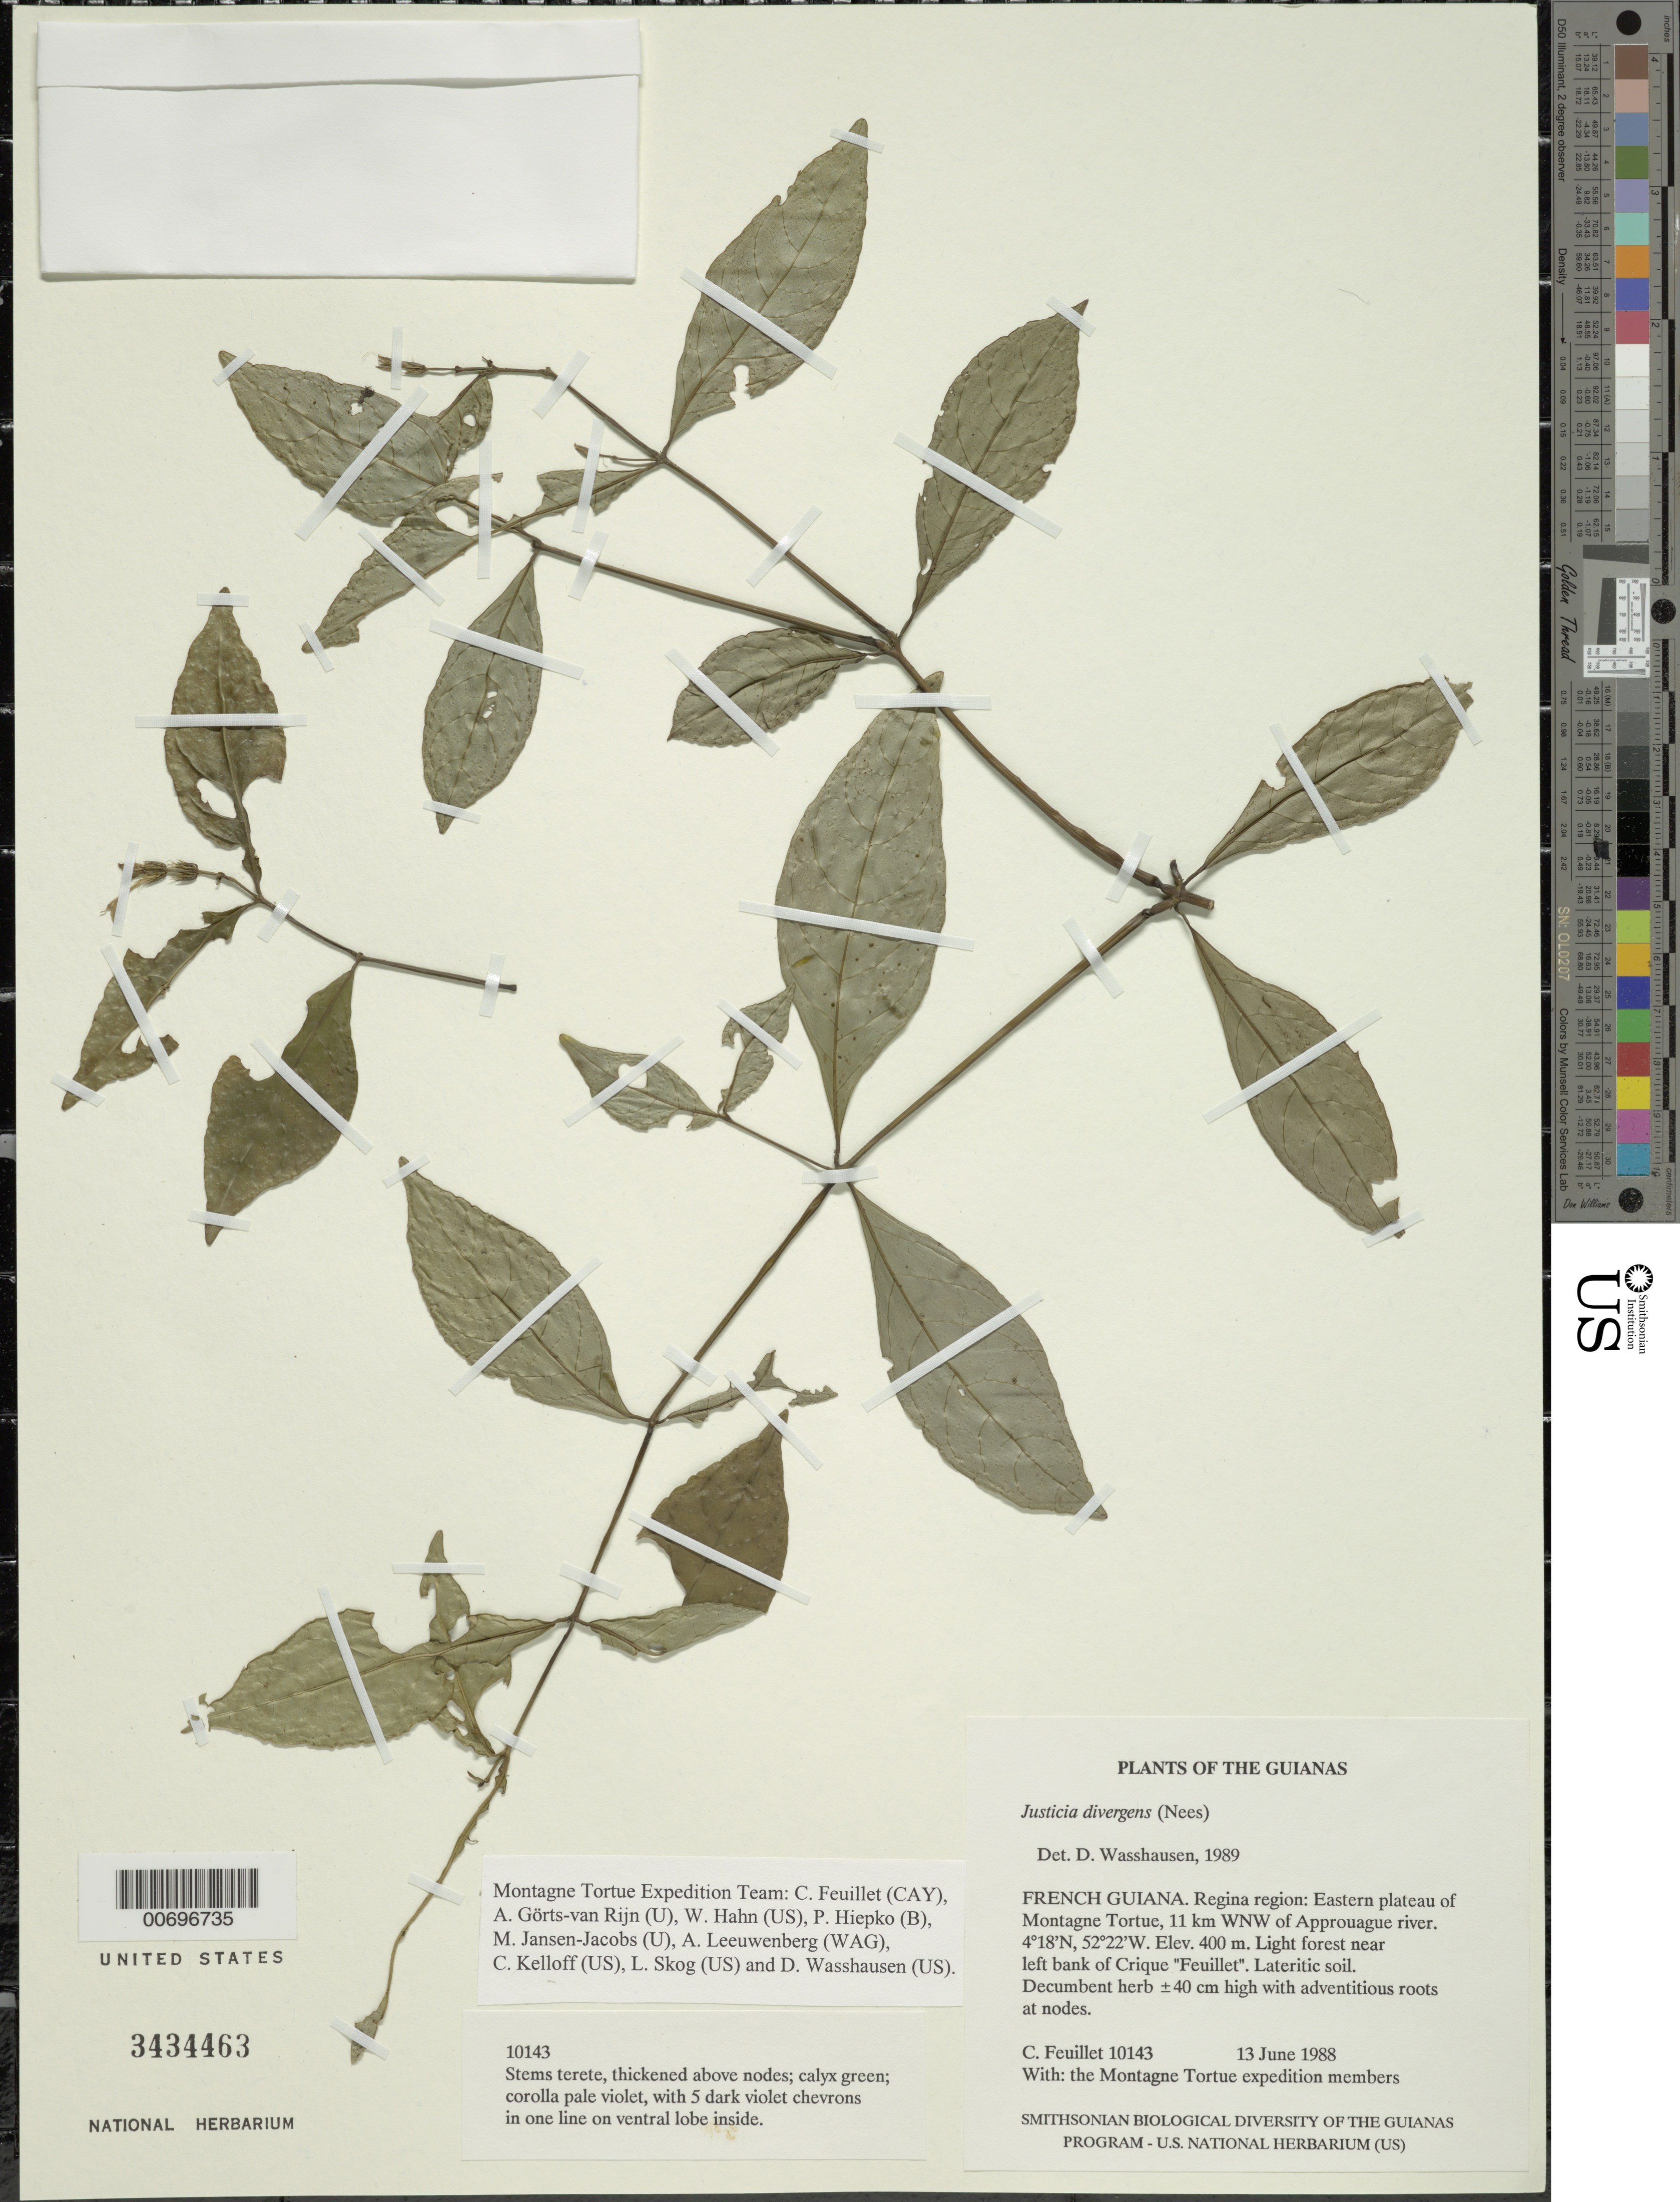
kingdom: Plantae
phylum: Tracheophyta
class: Magnoliopsida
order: Lamiales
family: Acanthaceae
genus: Justicia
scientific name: Justicia divergens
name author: (Nees) Lindau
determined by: Wasshausen, Dieter C., (BOT), Smithsonian Institution - National Museum of Natural History (UNITED STATES)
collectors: C. Feuillet & Montagne Torte Exped. members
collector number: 10143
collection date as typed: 13 June 1988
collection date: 1988-06-13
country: French Guiana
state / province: Cayenne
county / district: Regina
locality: Eastern plateau of Montagne Tortue, 11 km WNW of Approuague river. Near left bank Crique "Feuillet"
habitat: Light forest. Lateritic soil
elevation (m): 400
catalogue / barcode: US 3434463